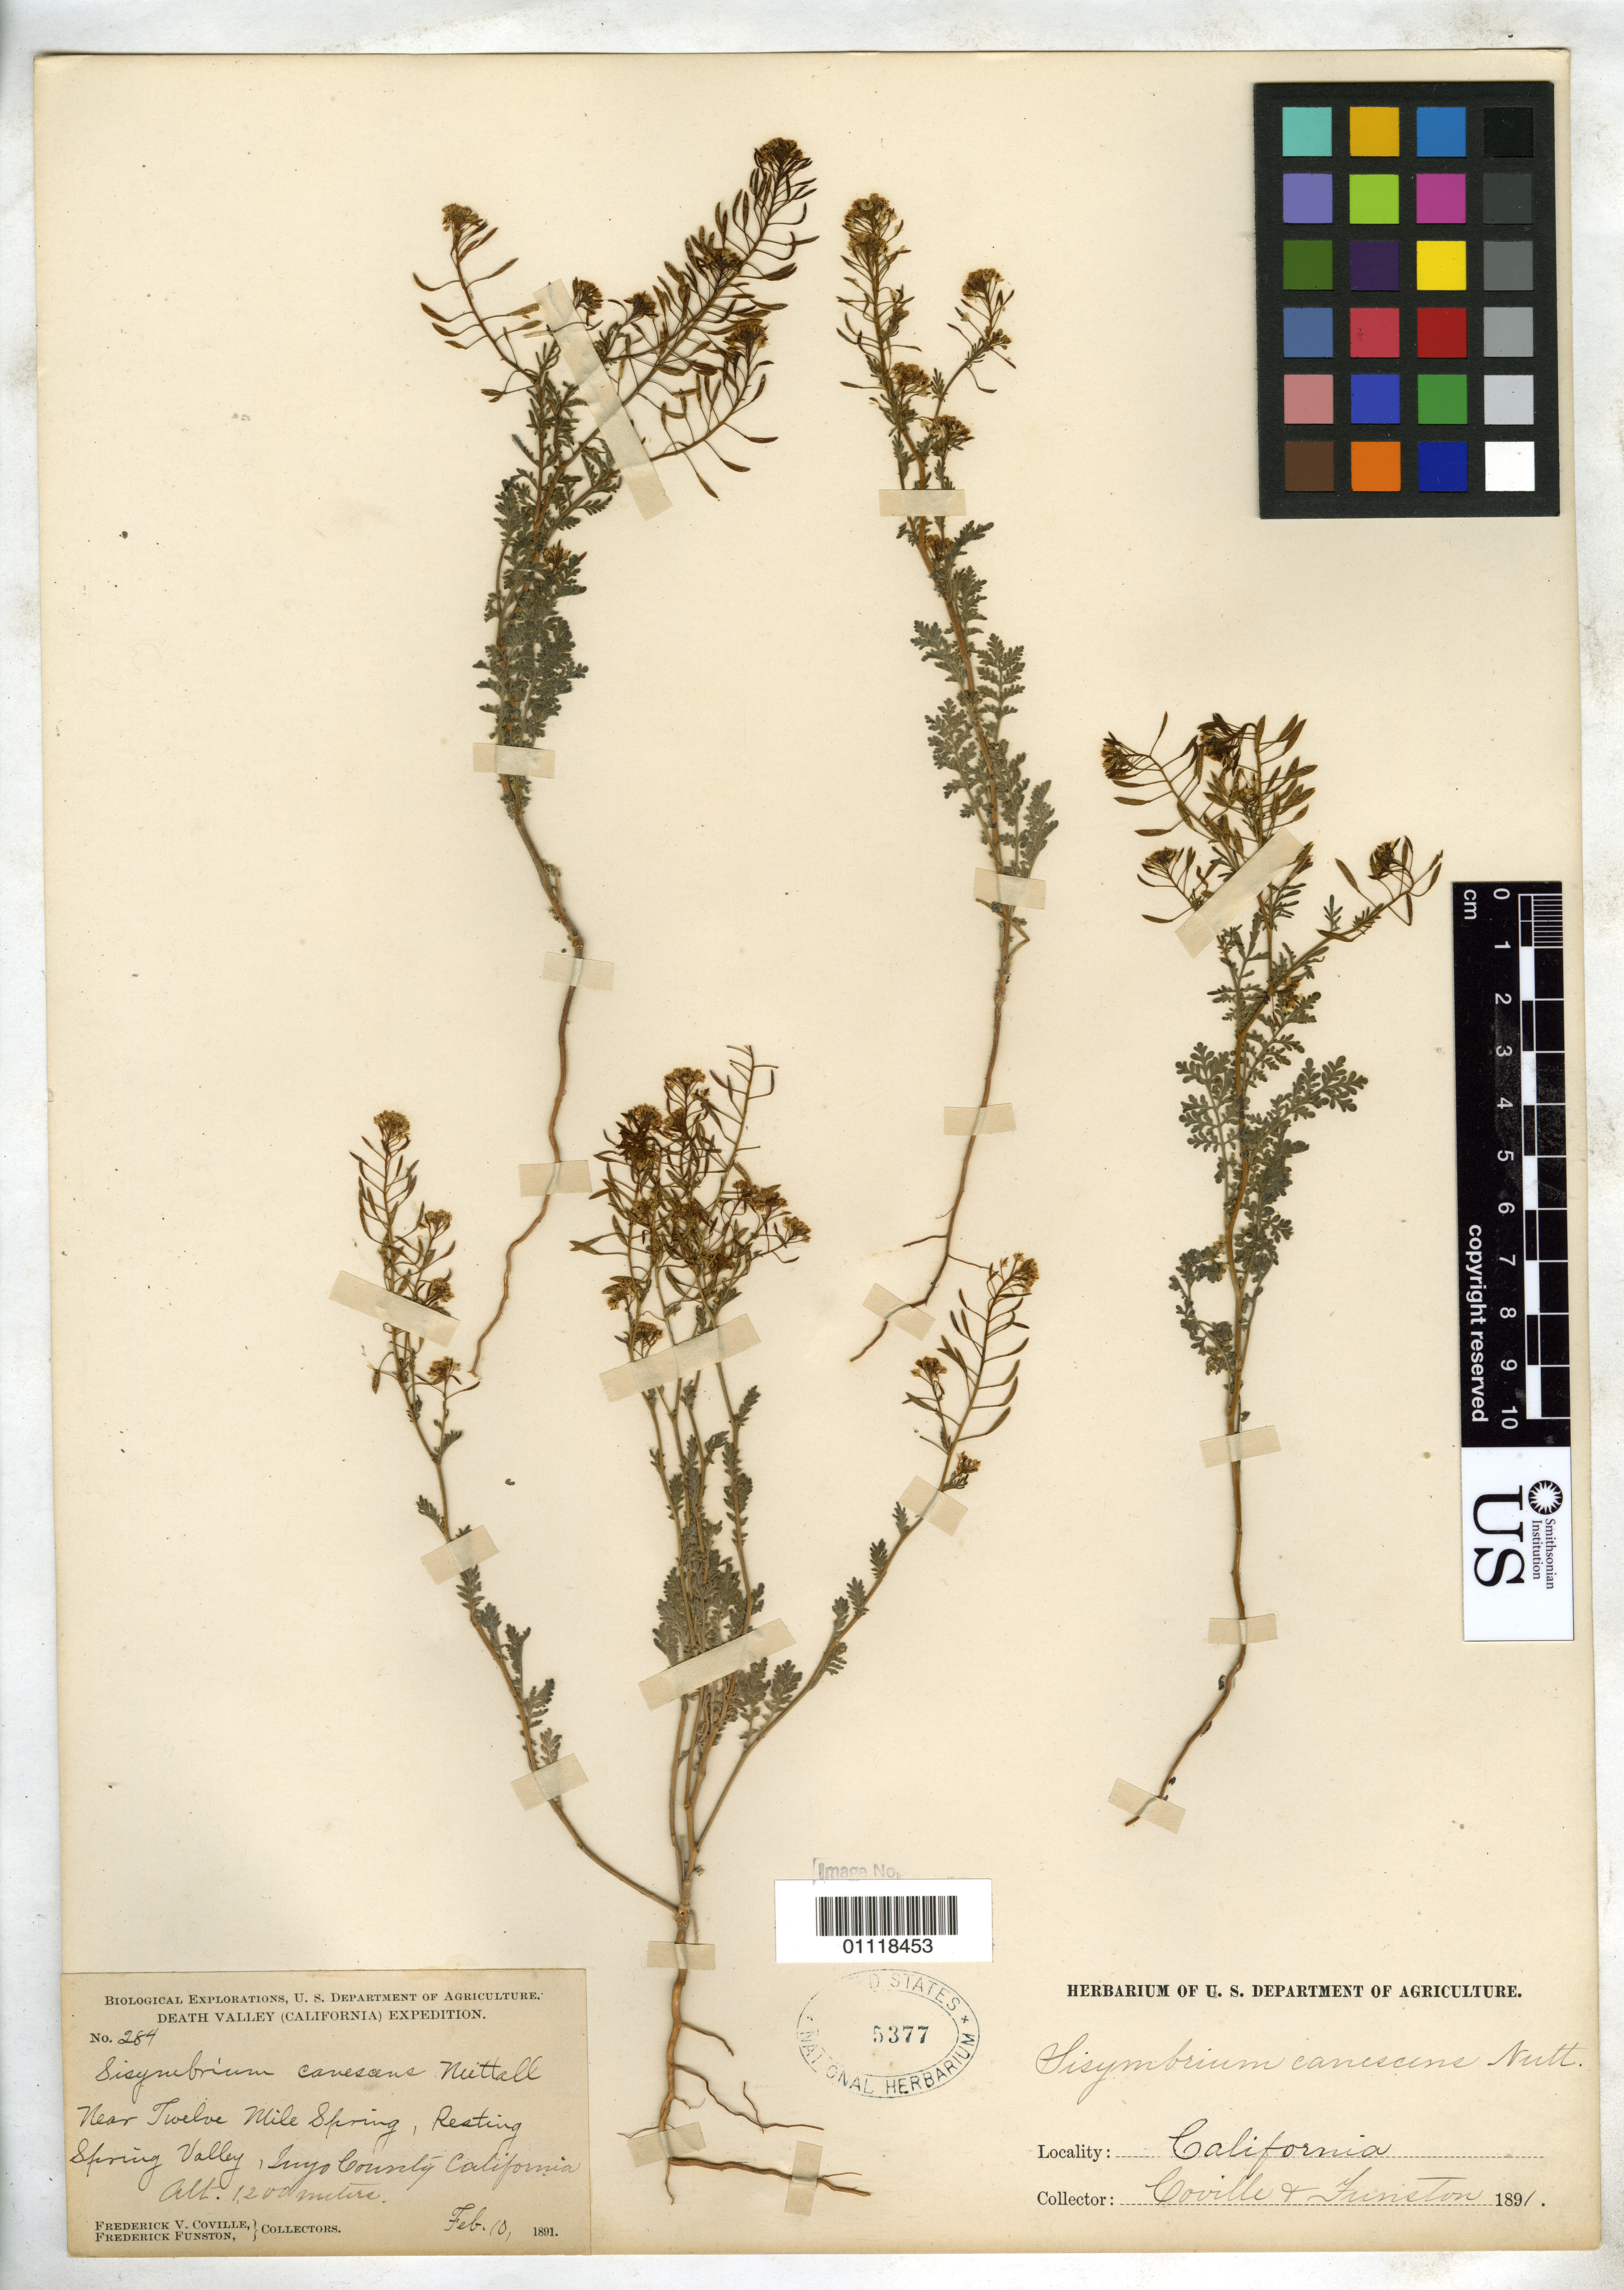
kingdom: Plantae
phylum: Tracheophyta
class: Magnoliopsida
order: Brassicales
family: Brassicaceae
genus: Descurainia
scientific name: Descurainia sp.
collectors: F. V. Coville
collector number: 284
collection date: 1891-02-10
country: United States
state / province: California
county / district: Inyo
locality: Near Twelve Mile Spring, Resting, Spring Valley.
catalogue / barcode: US 5377